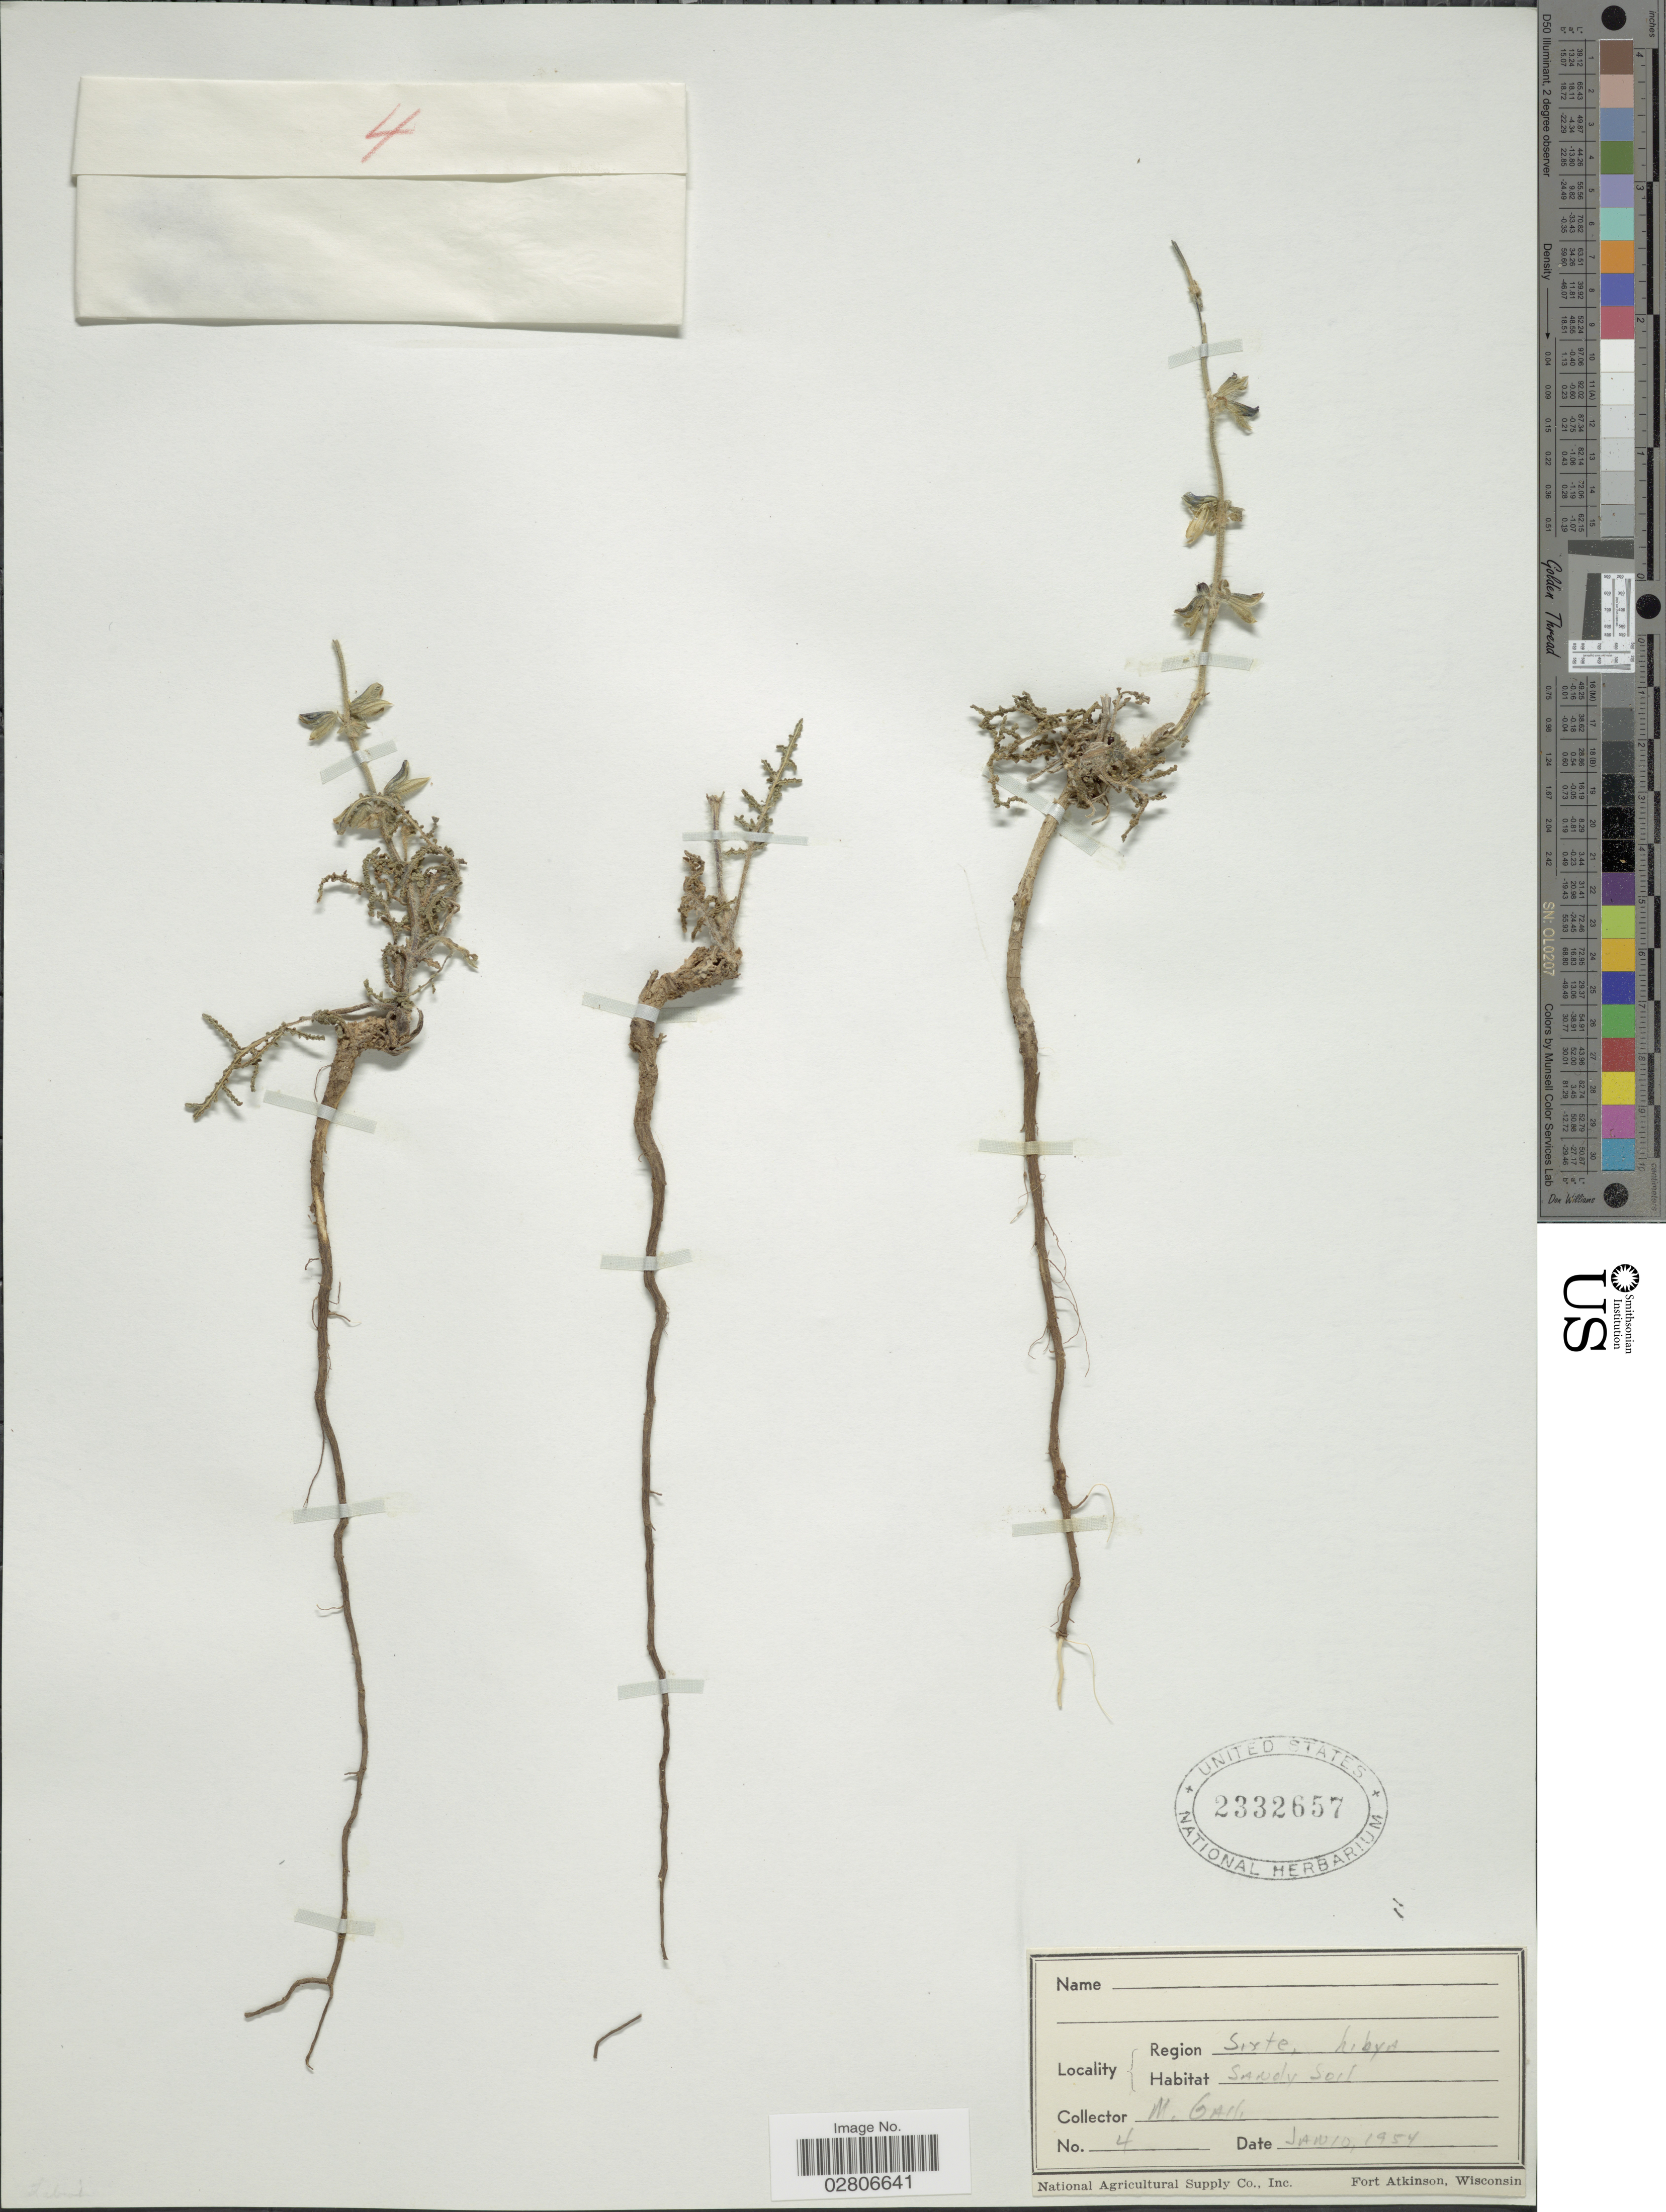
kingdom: Plantae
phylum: Tracheophyta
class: Magnoliopsida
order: Lamiales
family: Lamiaceae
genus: Salvia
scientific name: Salvia sp.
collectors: M. Galli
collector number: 4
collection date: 1954-01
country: Libya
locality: Region Sixte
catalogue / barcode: US 2332657